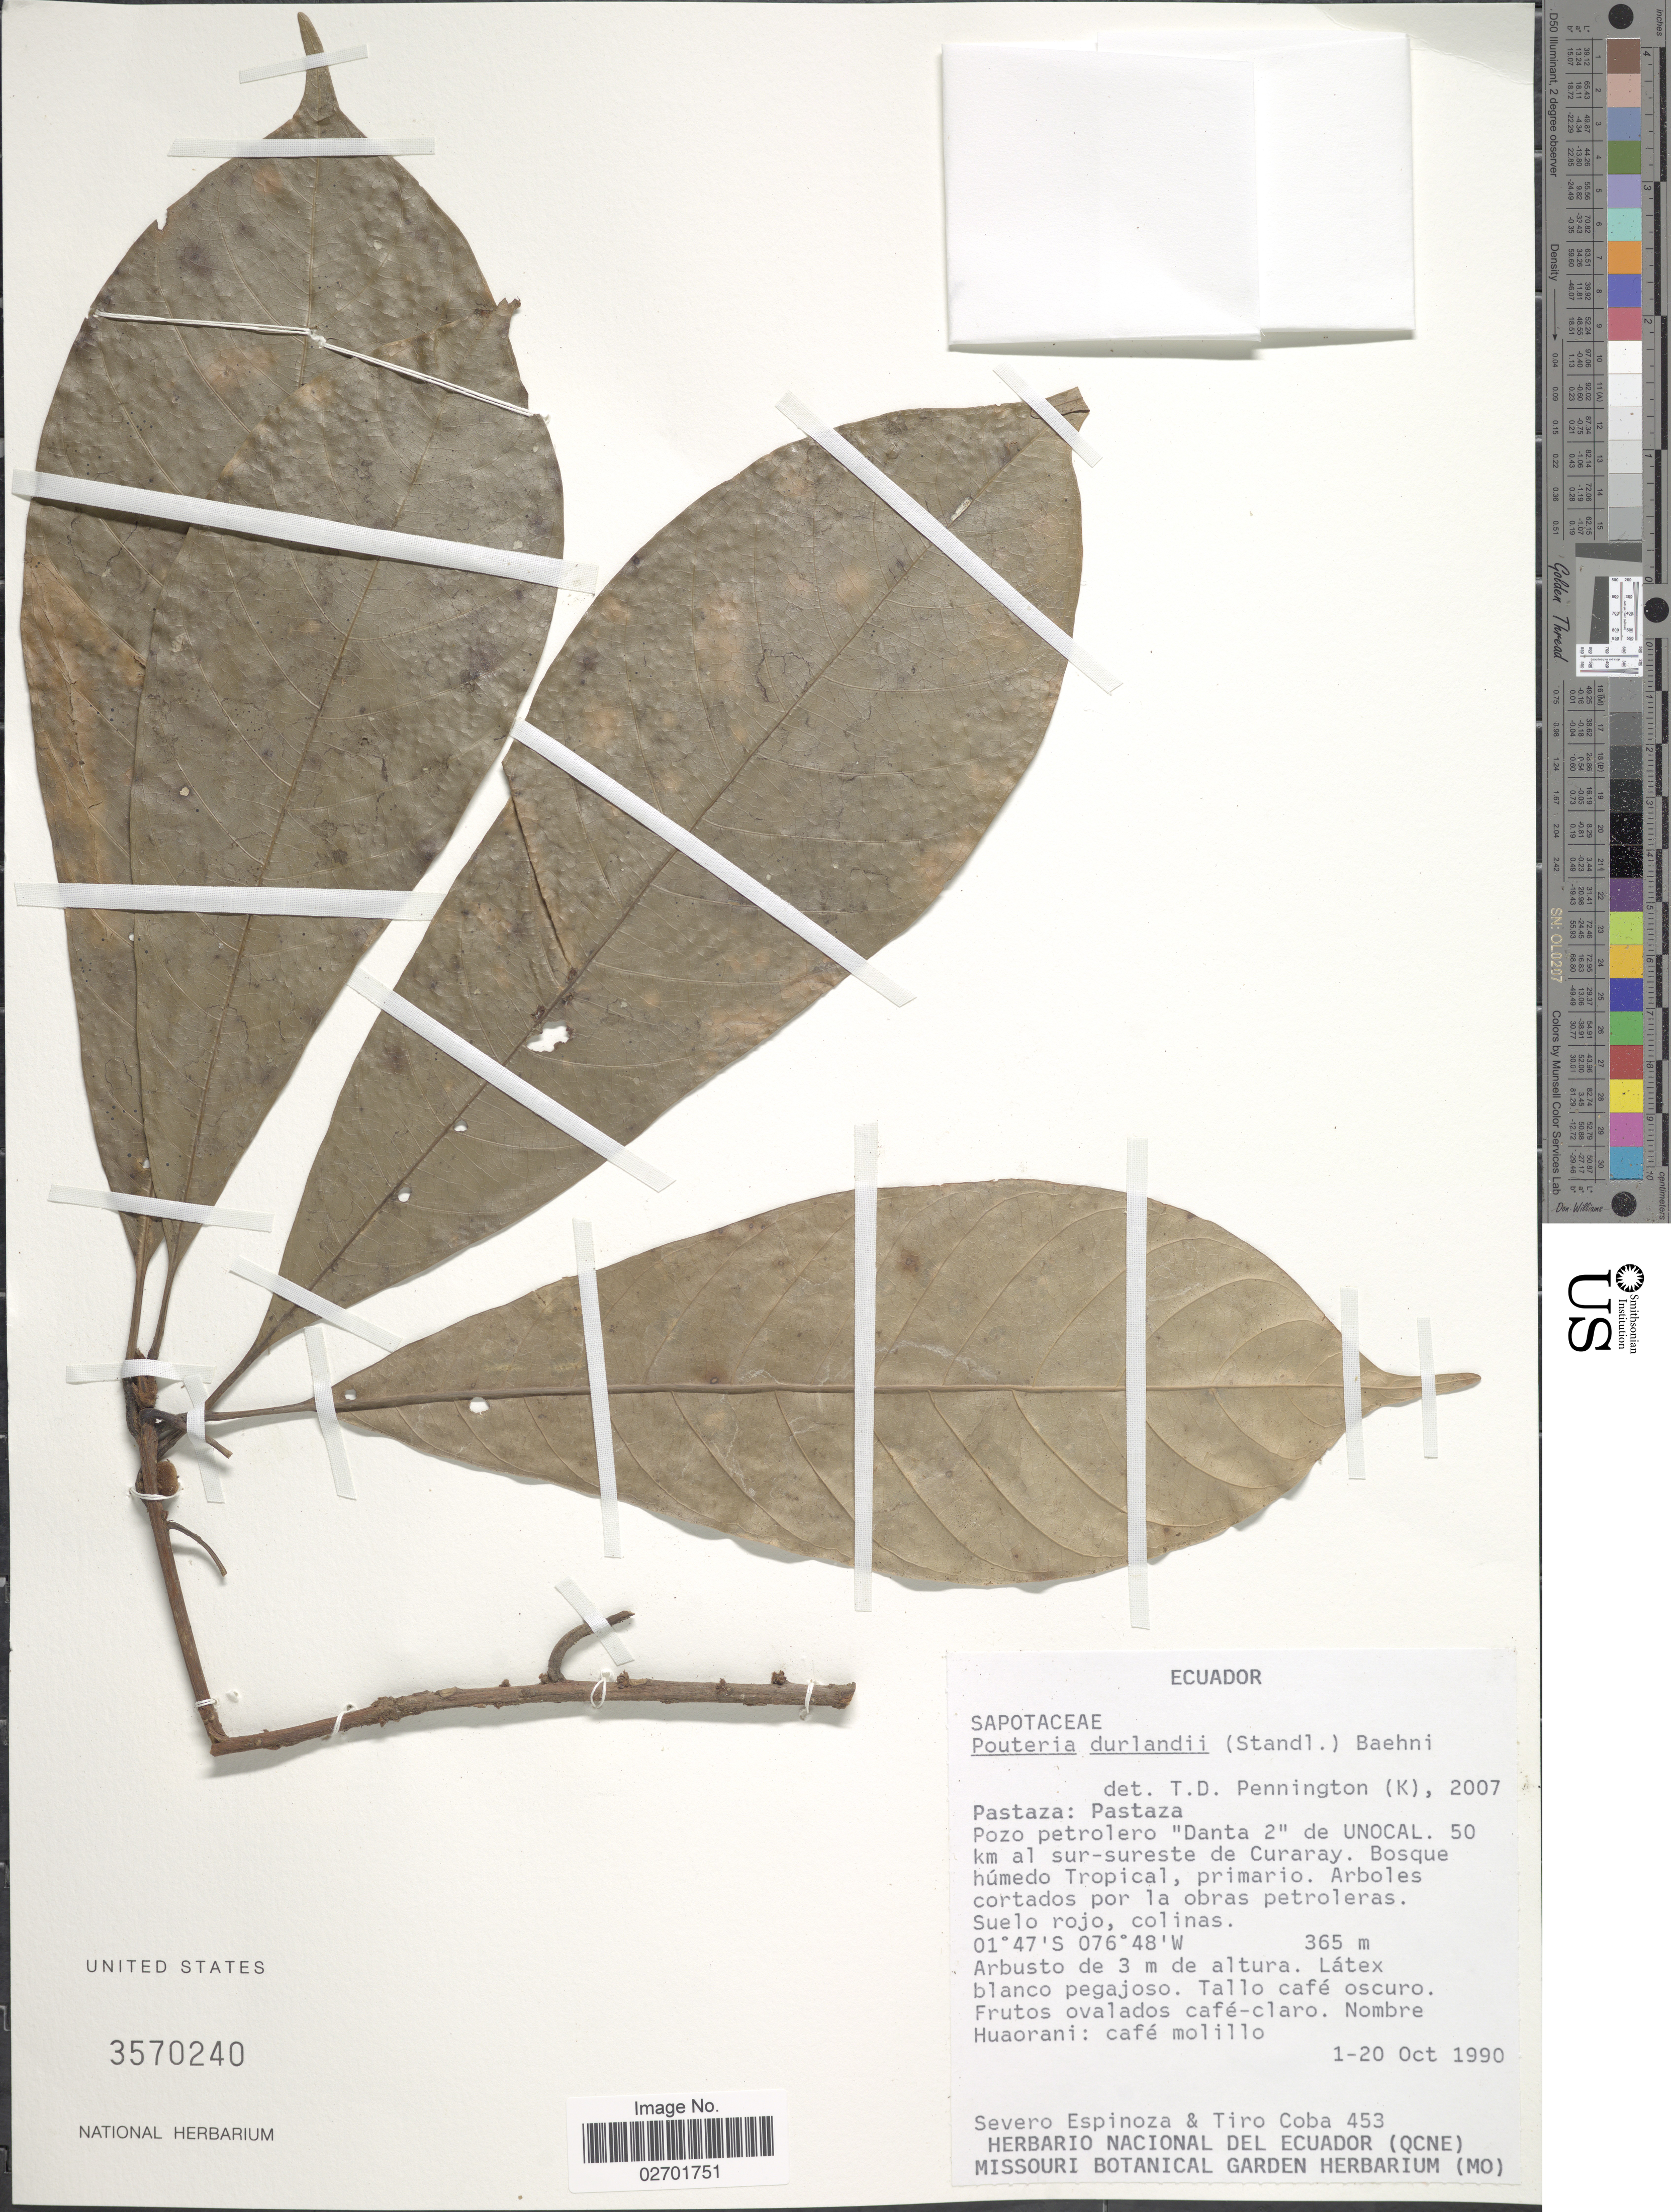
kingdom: Plantae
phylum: Tracheophyta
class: Magnoliopsida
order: Ericales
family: Sapotaceae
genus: Pouteria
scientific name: Pouteria durlandii subsp. durlandii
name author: (Standl.) Baehni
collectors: S. Espinoza & T. Coba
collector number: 453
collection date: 1990-10-01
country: Ecuador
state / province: Pastaza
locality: Pastaza: Pastaza., Pozo petrolero Danta 2 de Unocal, 50 km al sur-sureste de Curaray, Bosque humedo Tropical, primario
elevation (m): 365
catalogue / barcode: US 3570240